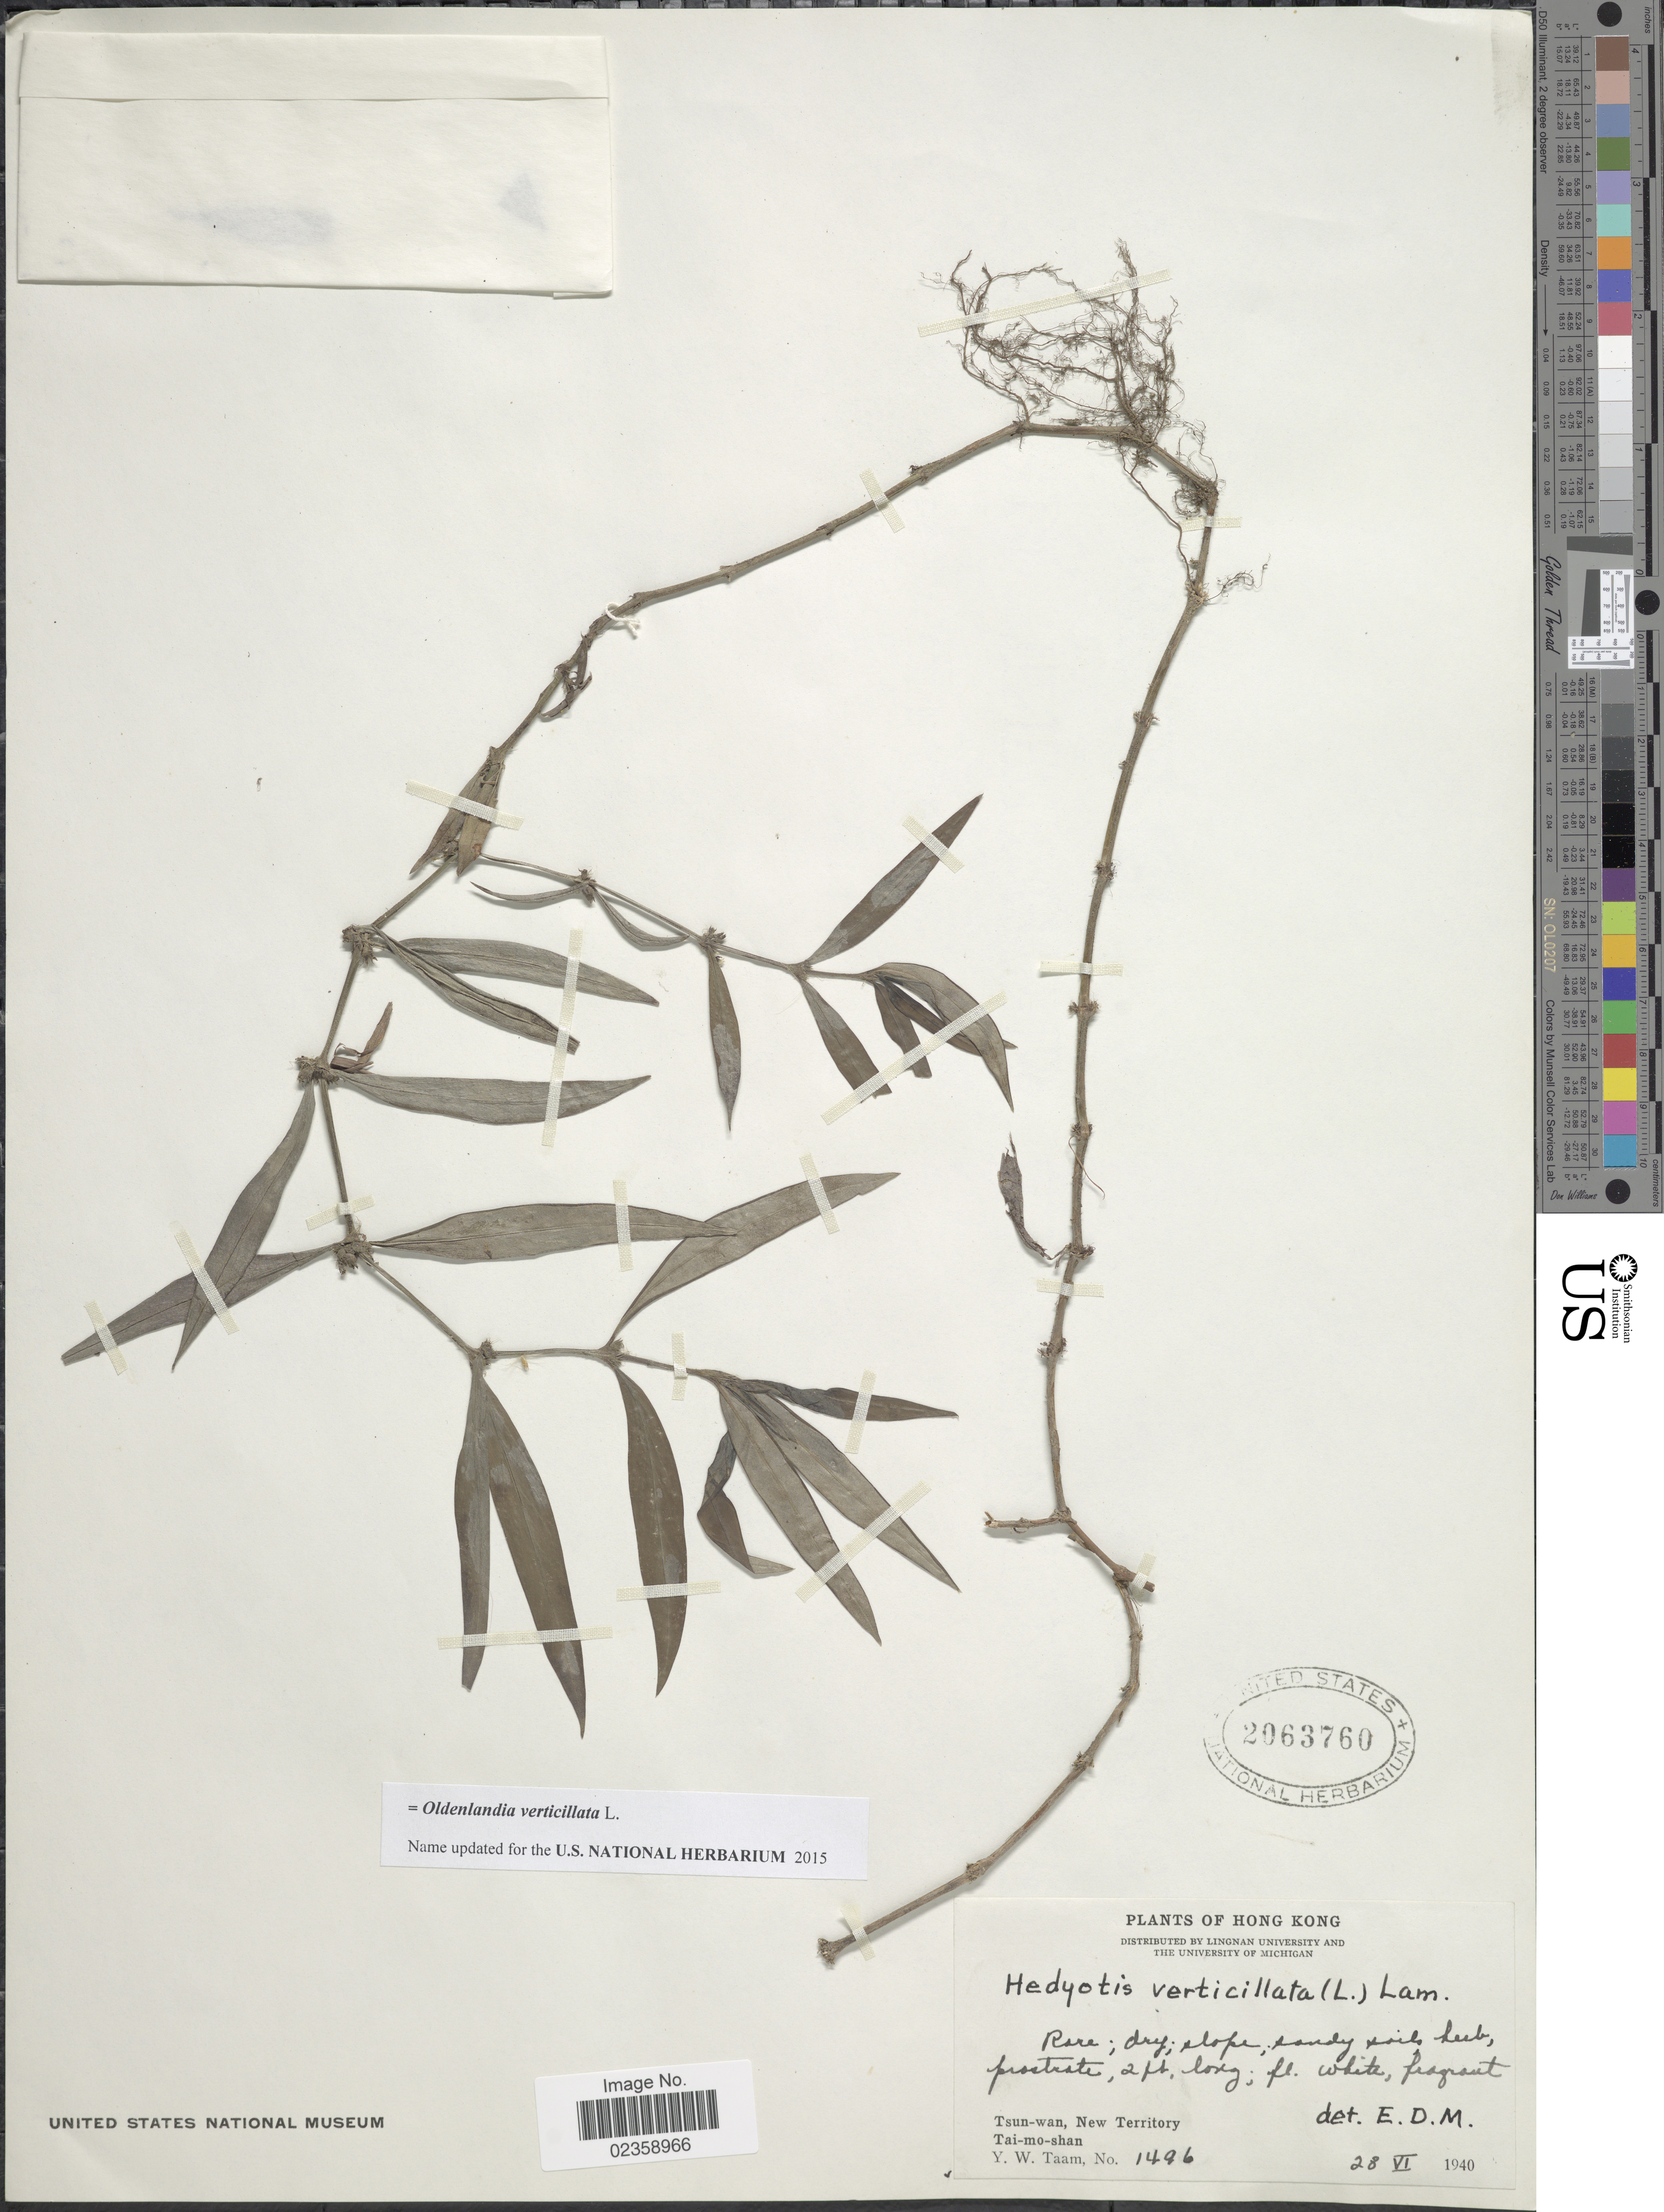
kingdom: Plantae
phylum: Tracheophyta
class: Magnoliopsida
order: Gentianales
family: Rubiaceae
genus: Oldenlandia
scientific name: Oldenlandia verticillata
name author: L.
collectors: Y. W. Taam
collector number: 1496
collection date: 1940-06-28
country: China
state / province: Hong Kong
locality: Tsun-wan, New Territory. Tai-mo-shan.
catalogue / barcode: US 2063760